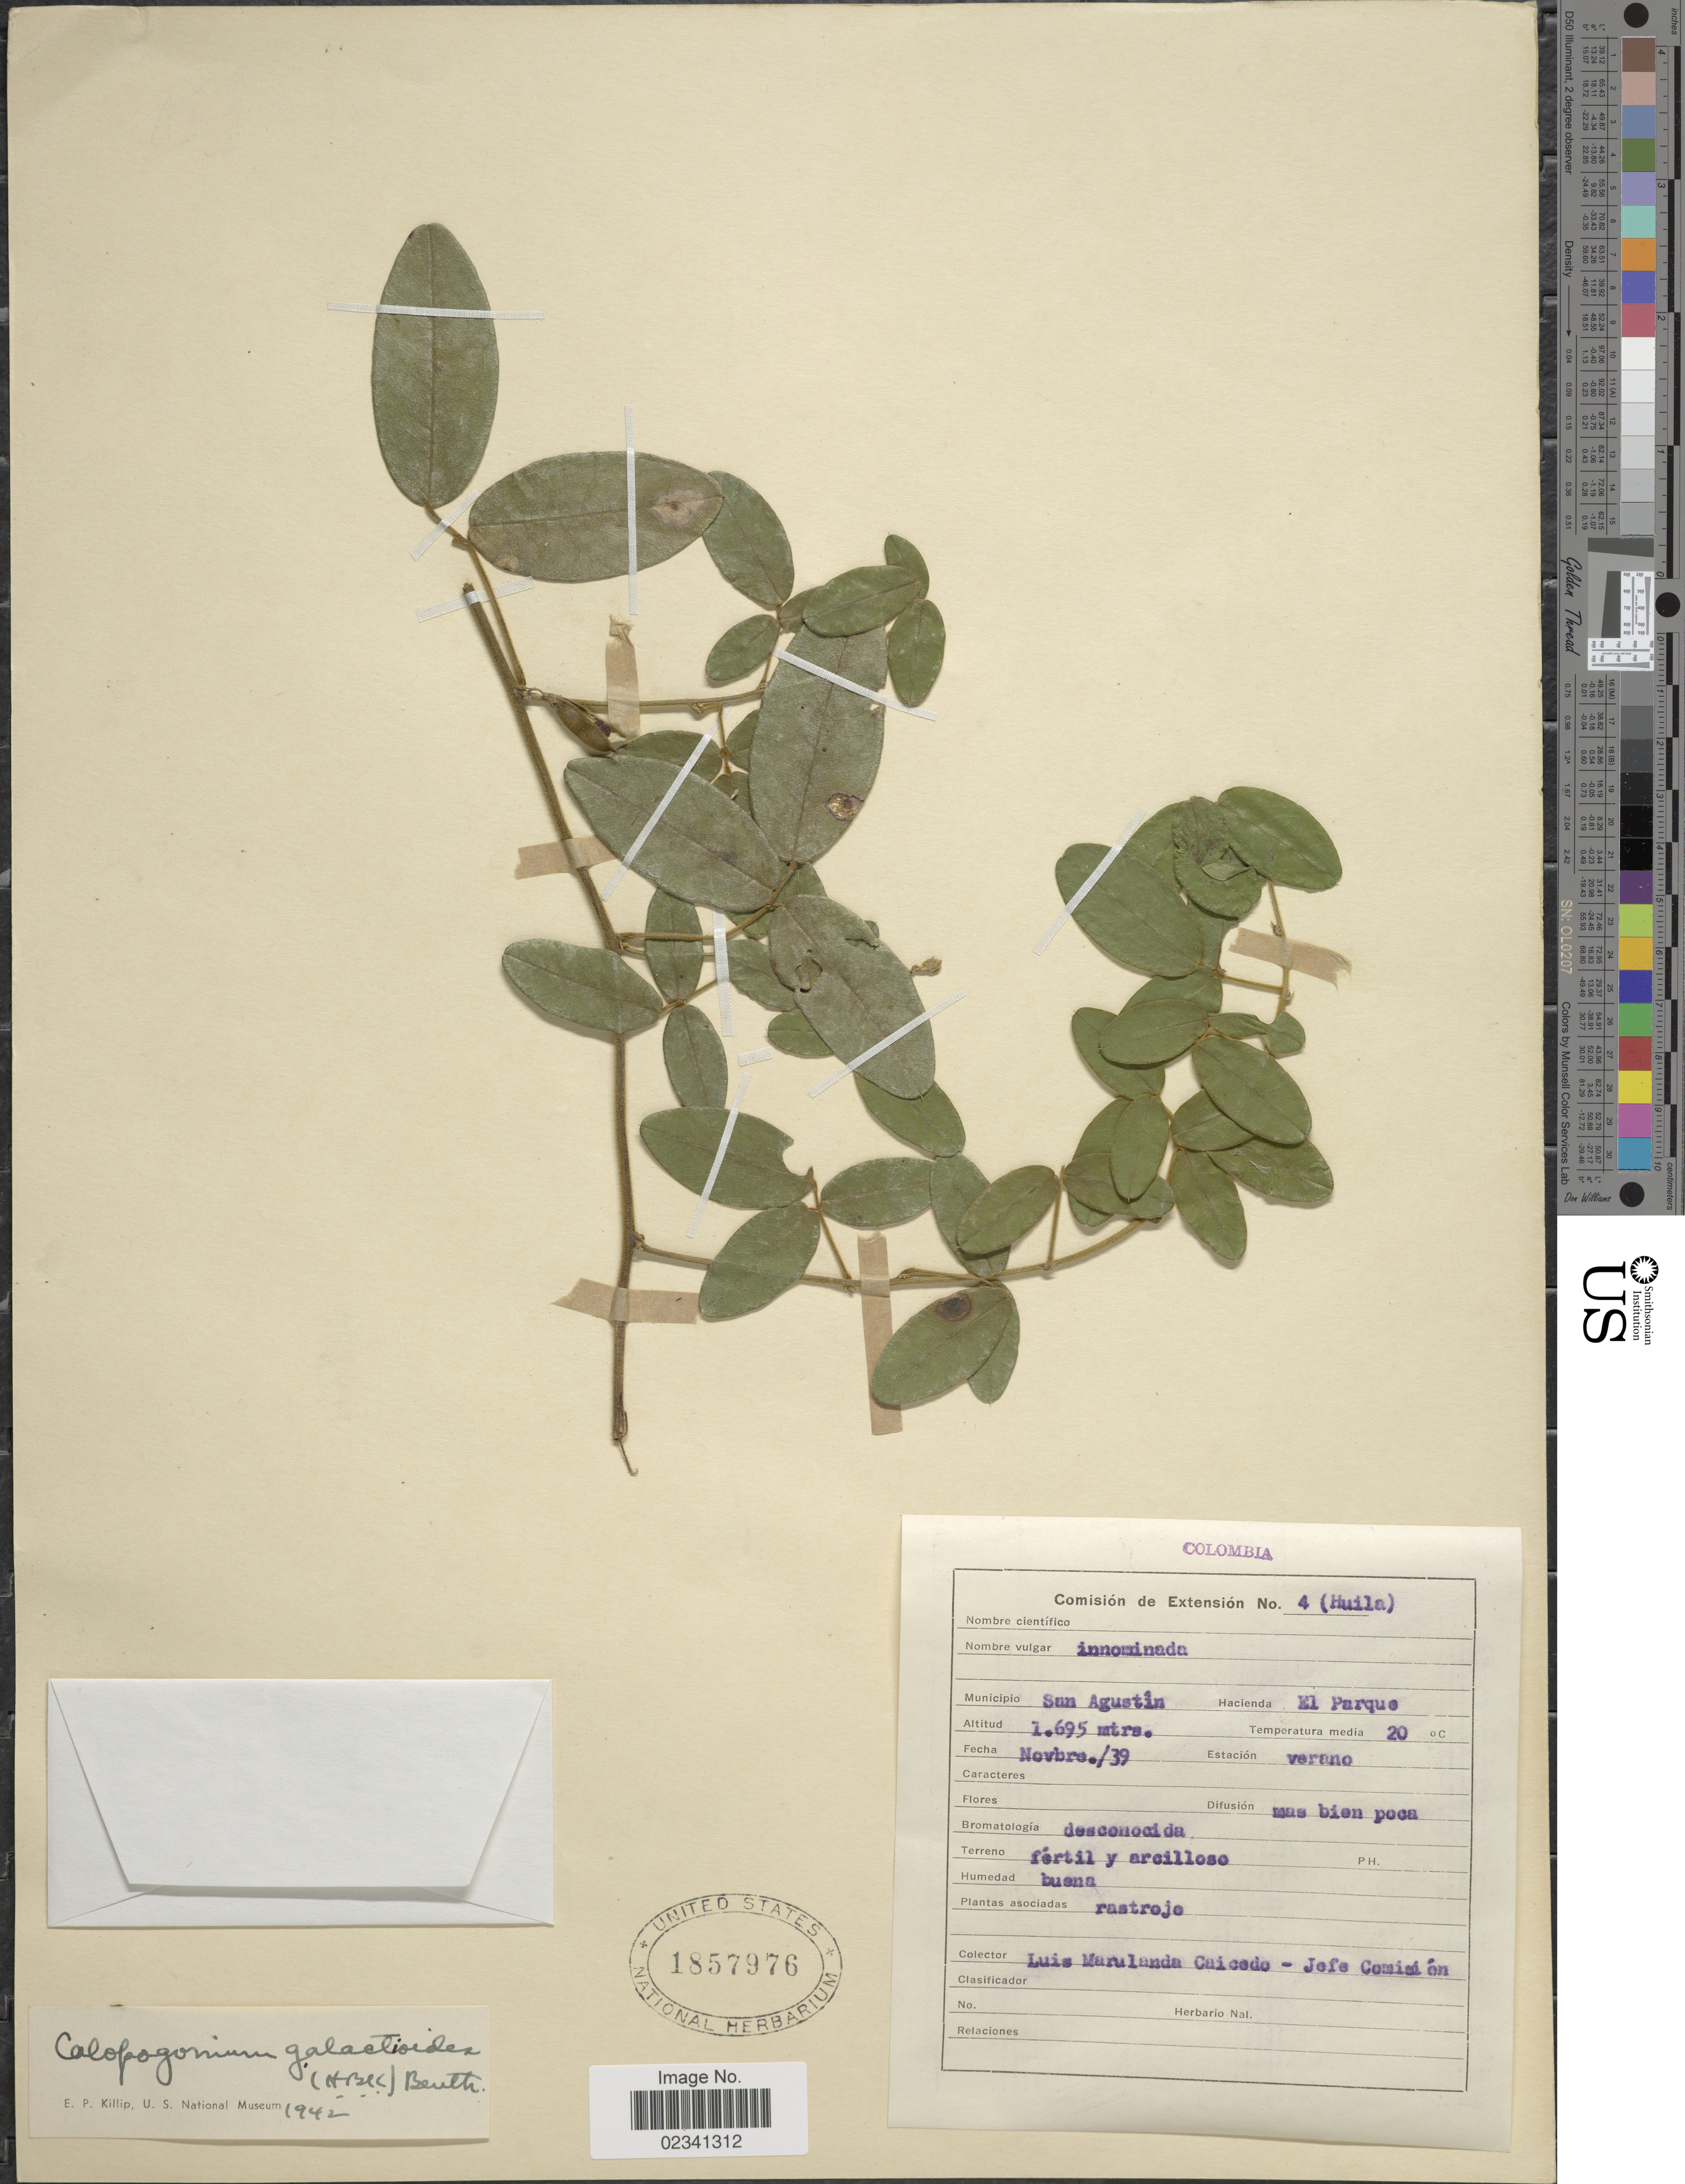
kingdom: Plantae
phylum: Tracheophyta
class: Magnoliopsida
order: Fabales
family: Fabaceae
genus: Calopogonium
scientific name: Calopogonium galactioides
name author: (Kunth) Hemsl.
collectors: L. Marulanda Caicedo & J. Comision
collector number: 4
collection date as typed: Transcribed d/m/y: /11/39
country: Colombia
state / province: Huila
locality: Municipio San Agustin, Hacienda El Parque, Estacion Verano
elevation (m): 1695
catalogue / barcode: US 1857976